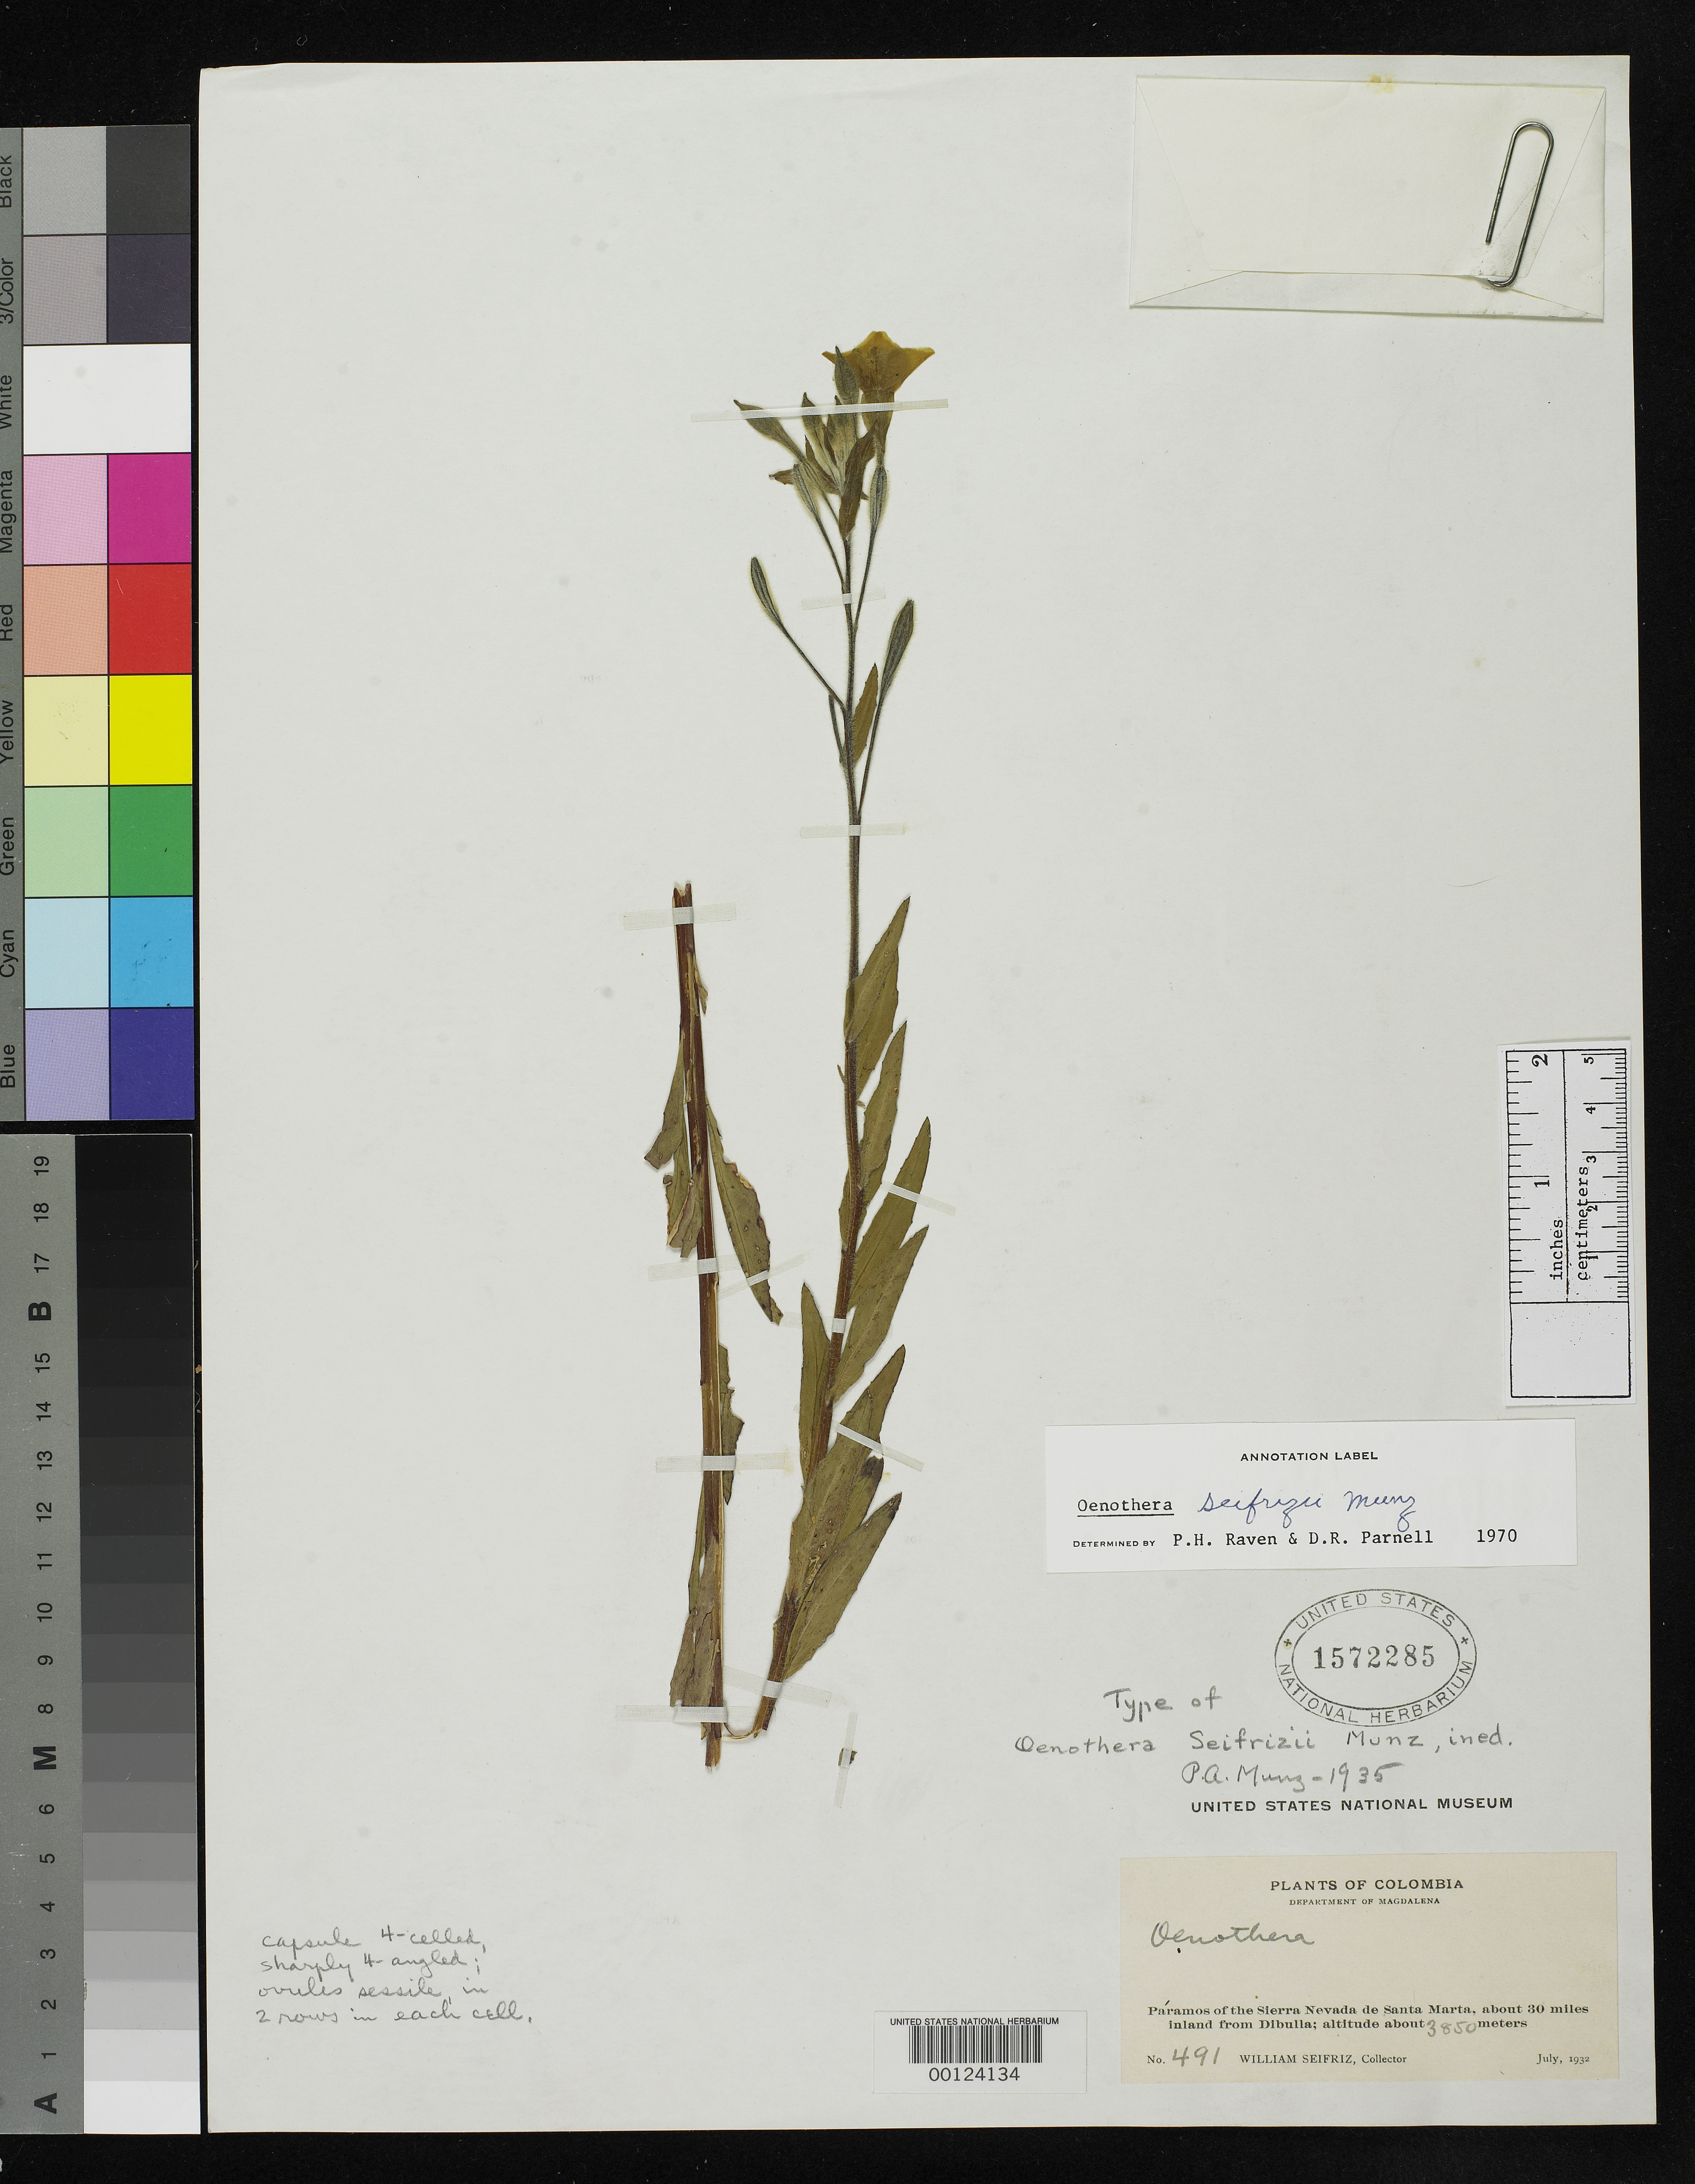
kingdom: Plantae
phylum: Tracheophyta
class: Magnoliopsida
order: Myrtales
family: Onagraceae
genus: Oenothera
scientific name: Oenothera seifrizii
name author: Munz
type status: Holotype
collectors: W. Seifriz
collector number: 491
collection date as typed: Jul 1932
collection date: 1932-07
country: Colombia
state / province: Magdalena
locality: Paramo of Sierra Nevada de Santa Marta, ca. 30 mi inland from Dibulla.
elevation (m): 3850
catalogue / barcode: US 1572285